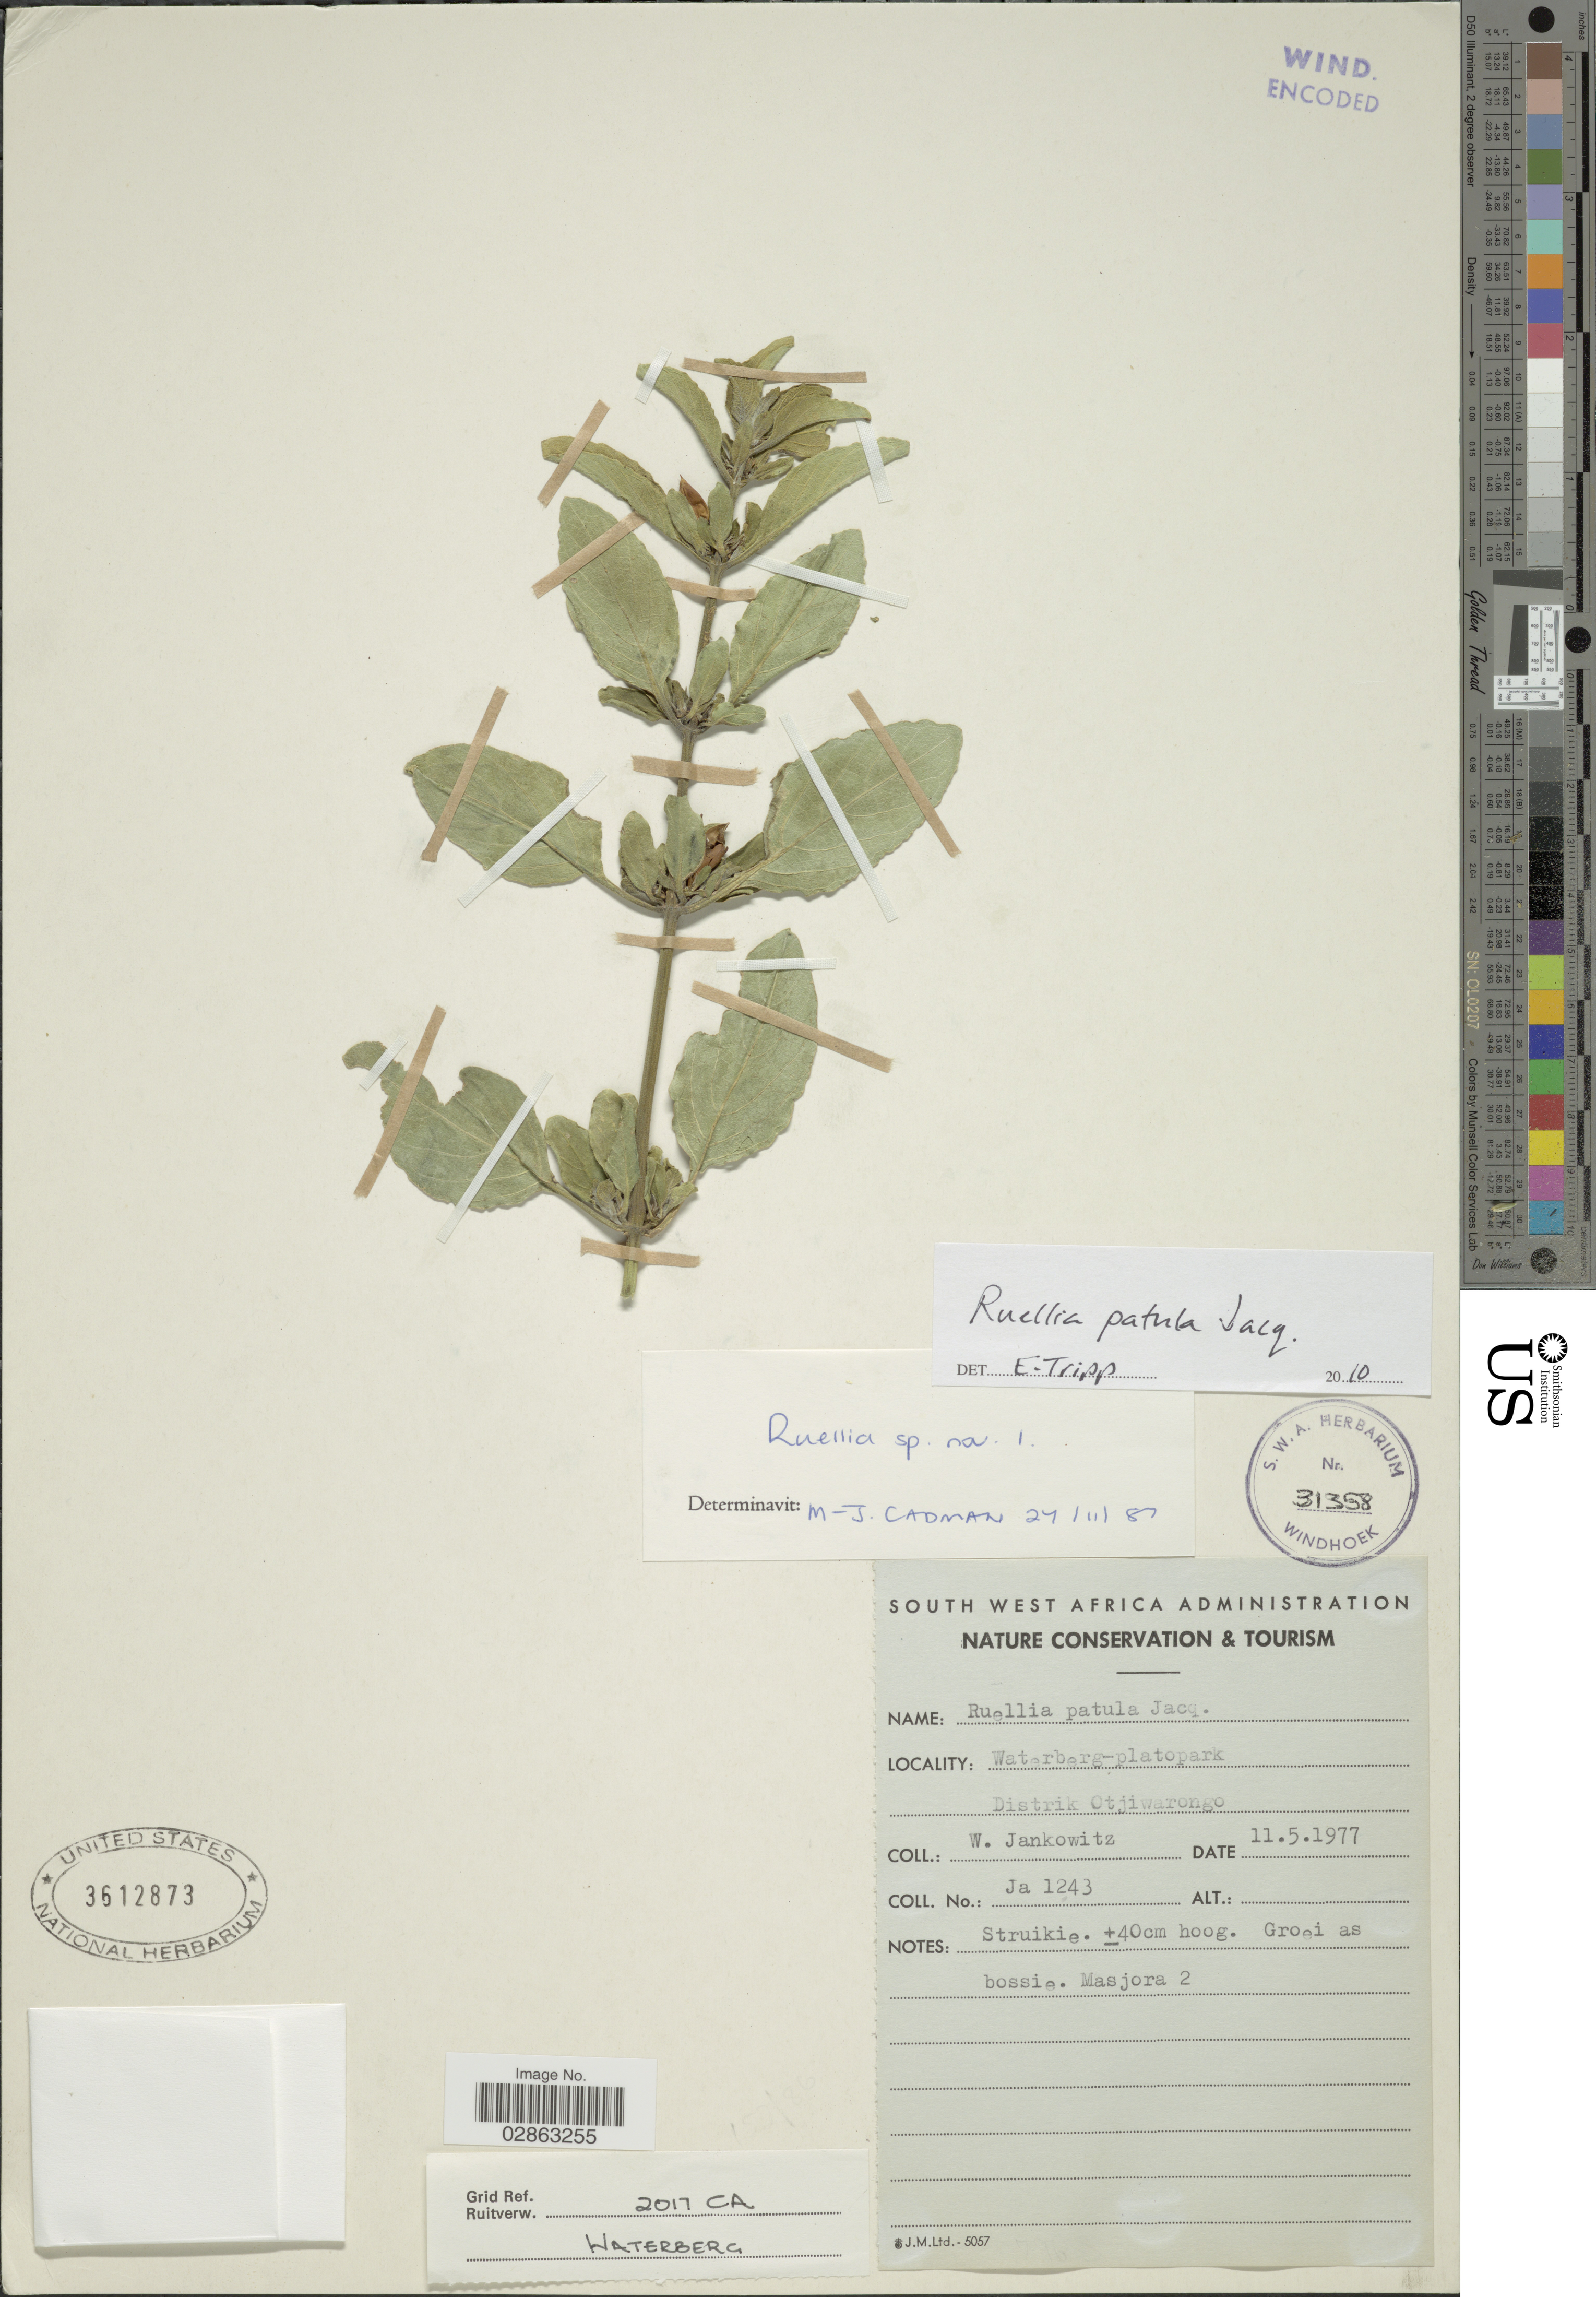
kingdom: Plantae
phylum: Tracheophyta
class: Magnoliopsida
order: Lamiales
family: Acanthaceae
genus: Ruellia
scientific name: Ruellia patula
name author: Jacq.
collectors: W. Jankowitz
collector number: Ja1243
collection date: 1977-05-11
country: Namibia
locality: South West Africa. Waterberg-platopark. Distrik Otjiwarongo.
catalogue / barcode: US 3612873